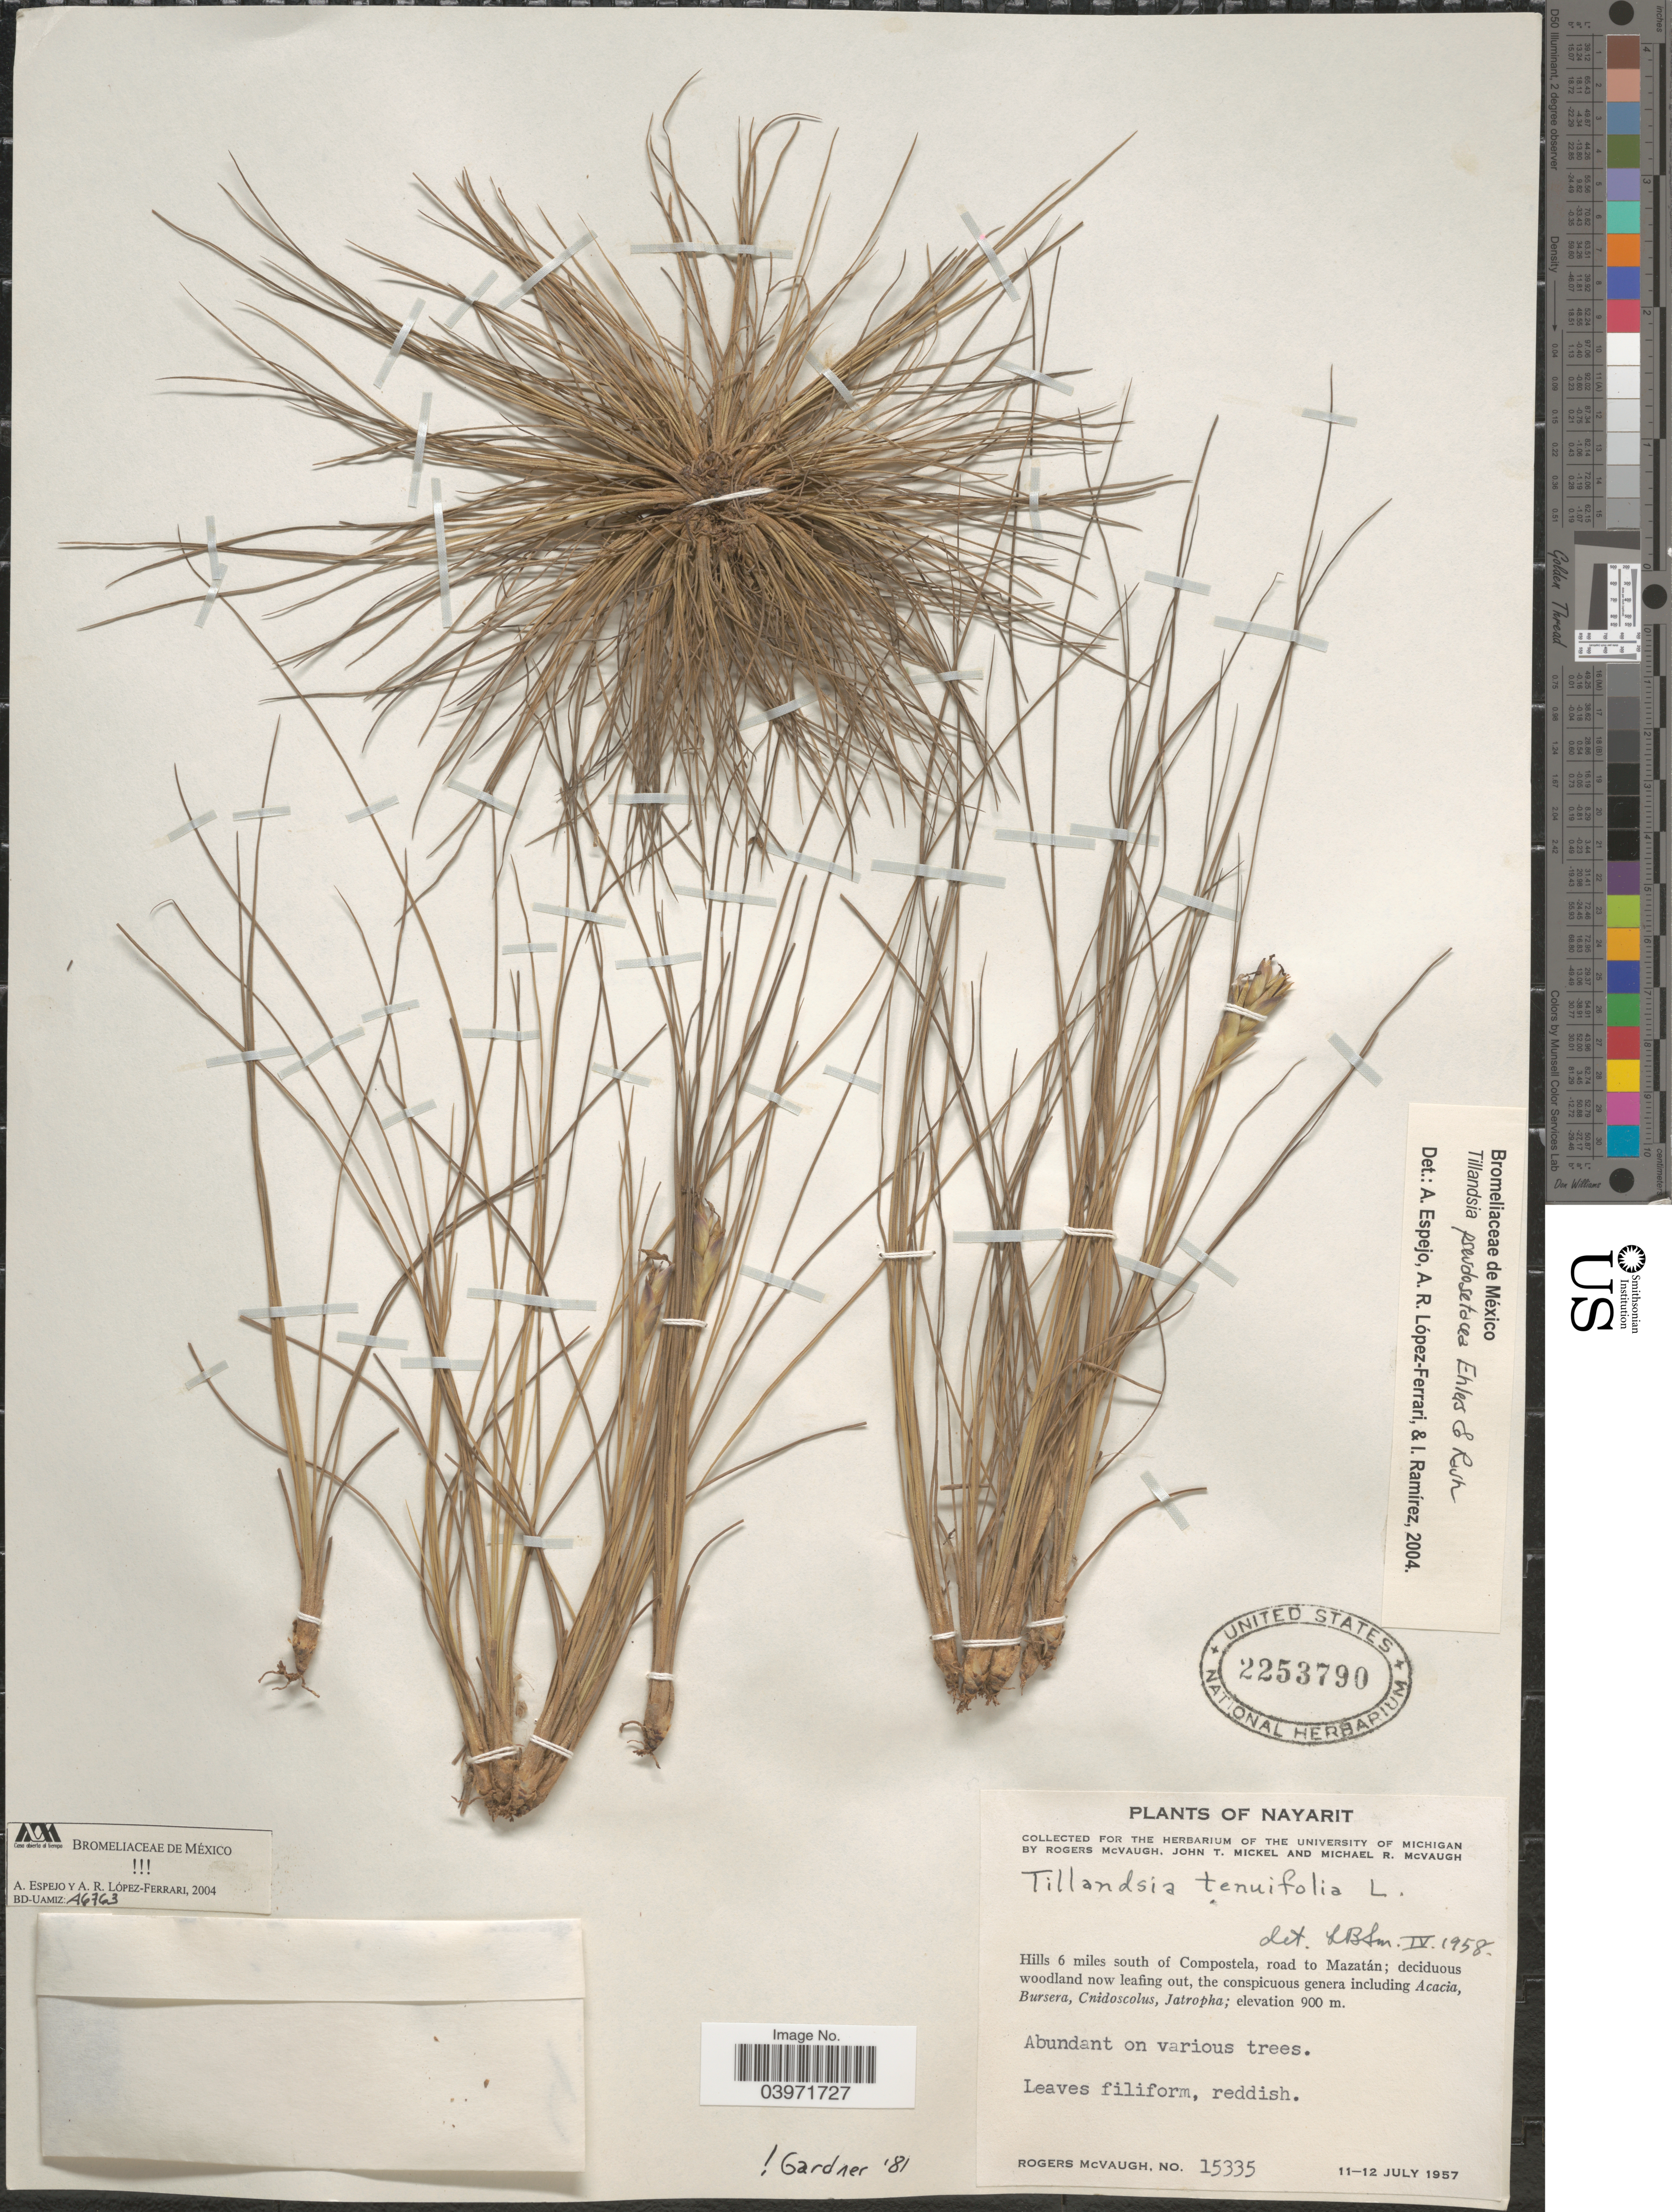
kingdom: Plantae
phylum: Tracheophyta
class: Liliopsida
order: Poales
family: Bromeliaceae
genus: Tillandsia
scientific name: Tillandsia pseudosetacea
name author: Ehlers & Rauh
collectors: R. McVaugh, J. T. Mickel & M. R. McVaugh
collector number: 15335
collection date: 1957-07-11/1957-07-12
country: Mexico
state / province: Nayarit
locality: Hills 6 miles south of Compostela, road to Mazatán.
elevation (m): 900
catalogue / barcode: US 2253790